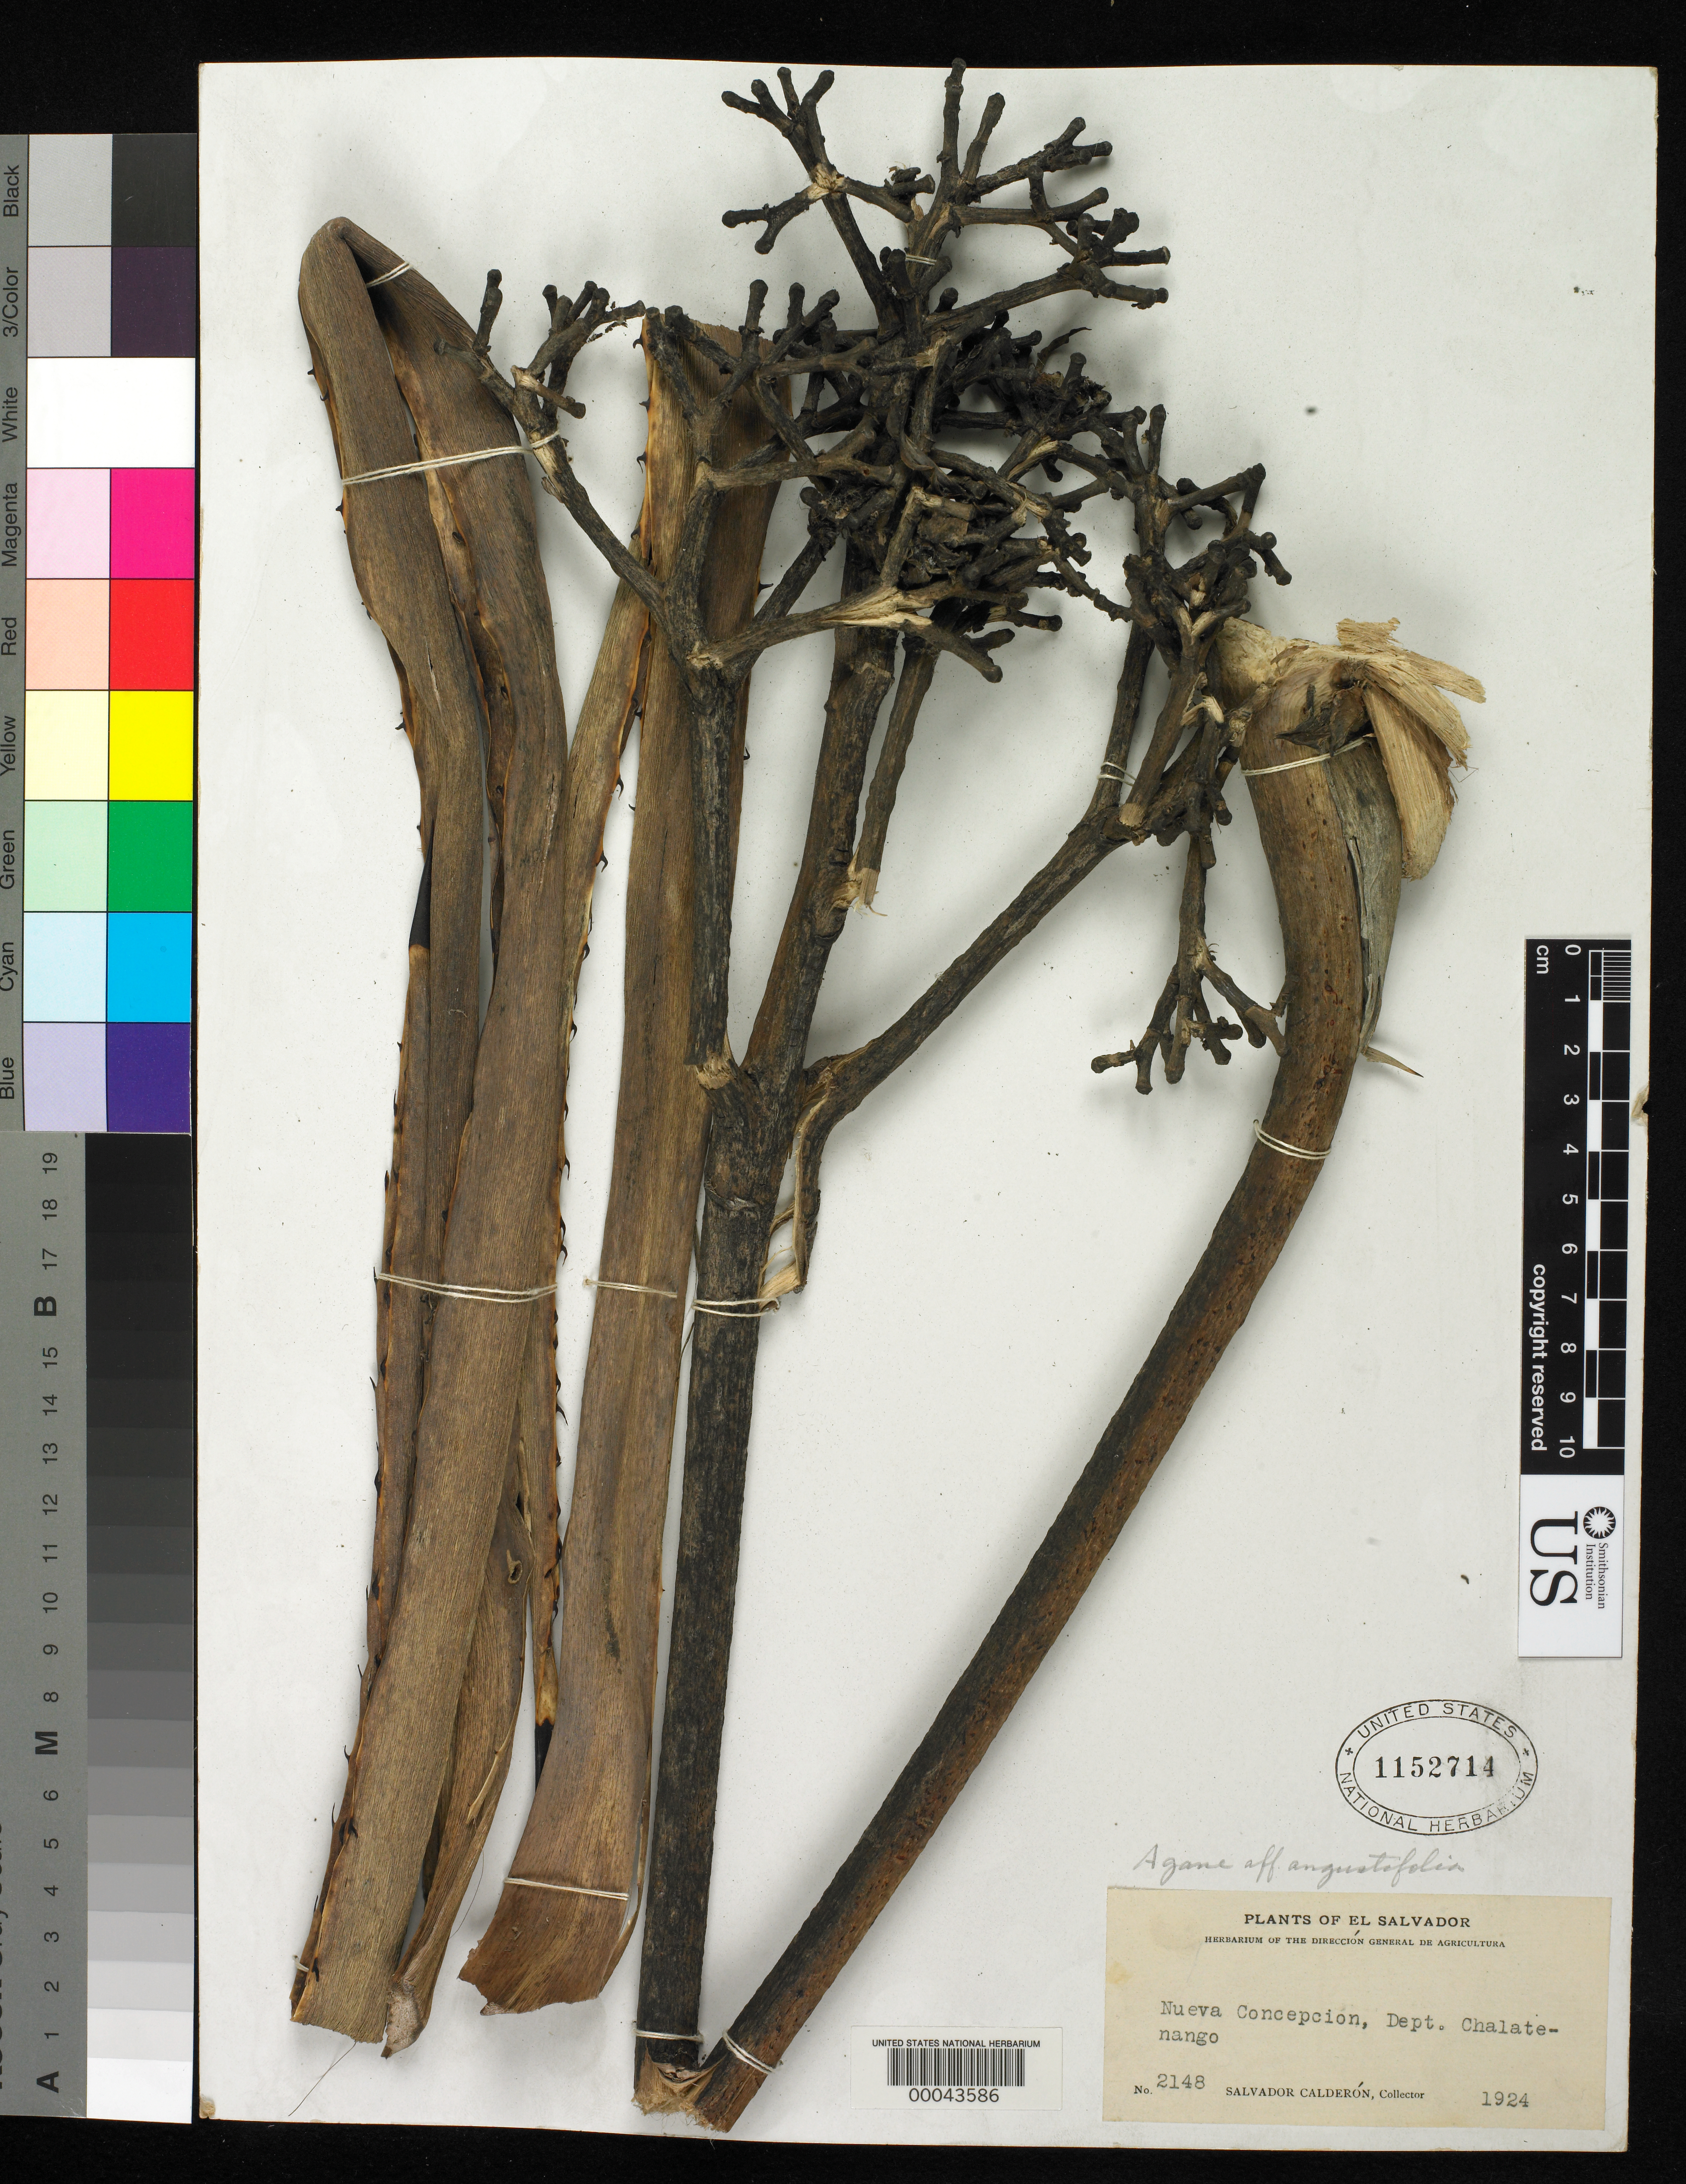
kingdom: Plantae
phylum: Tracheophyta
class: Liliopsida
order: Asparagales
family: Asparagaceae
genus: Agave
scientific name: Agave angustifolia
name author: Haw.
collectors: S. Calderón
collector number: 2148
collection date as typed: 1924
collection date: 1924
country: Mexico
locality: Nueva concepcion, chalatenango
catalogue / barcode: US 1152714